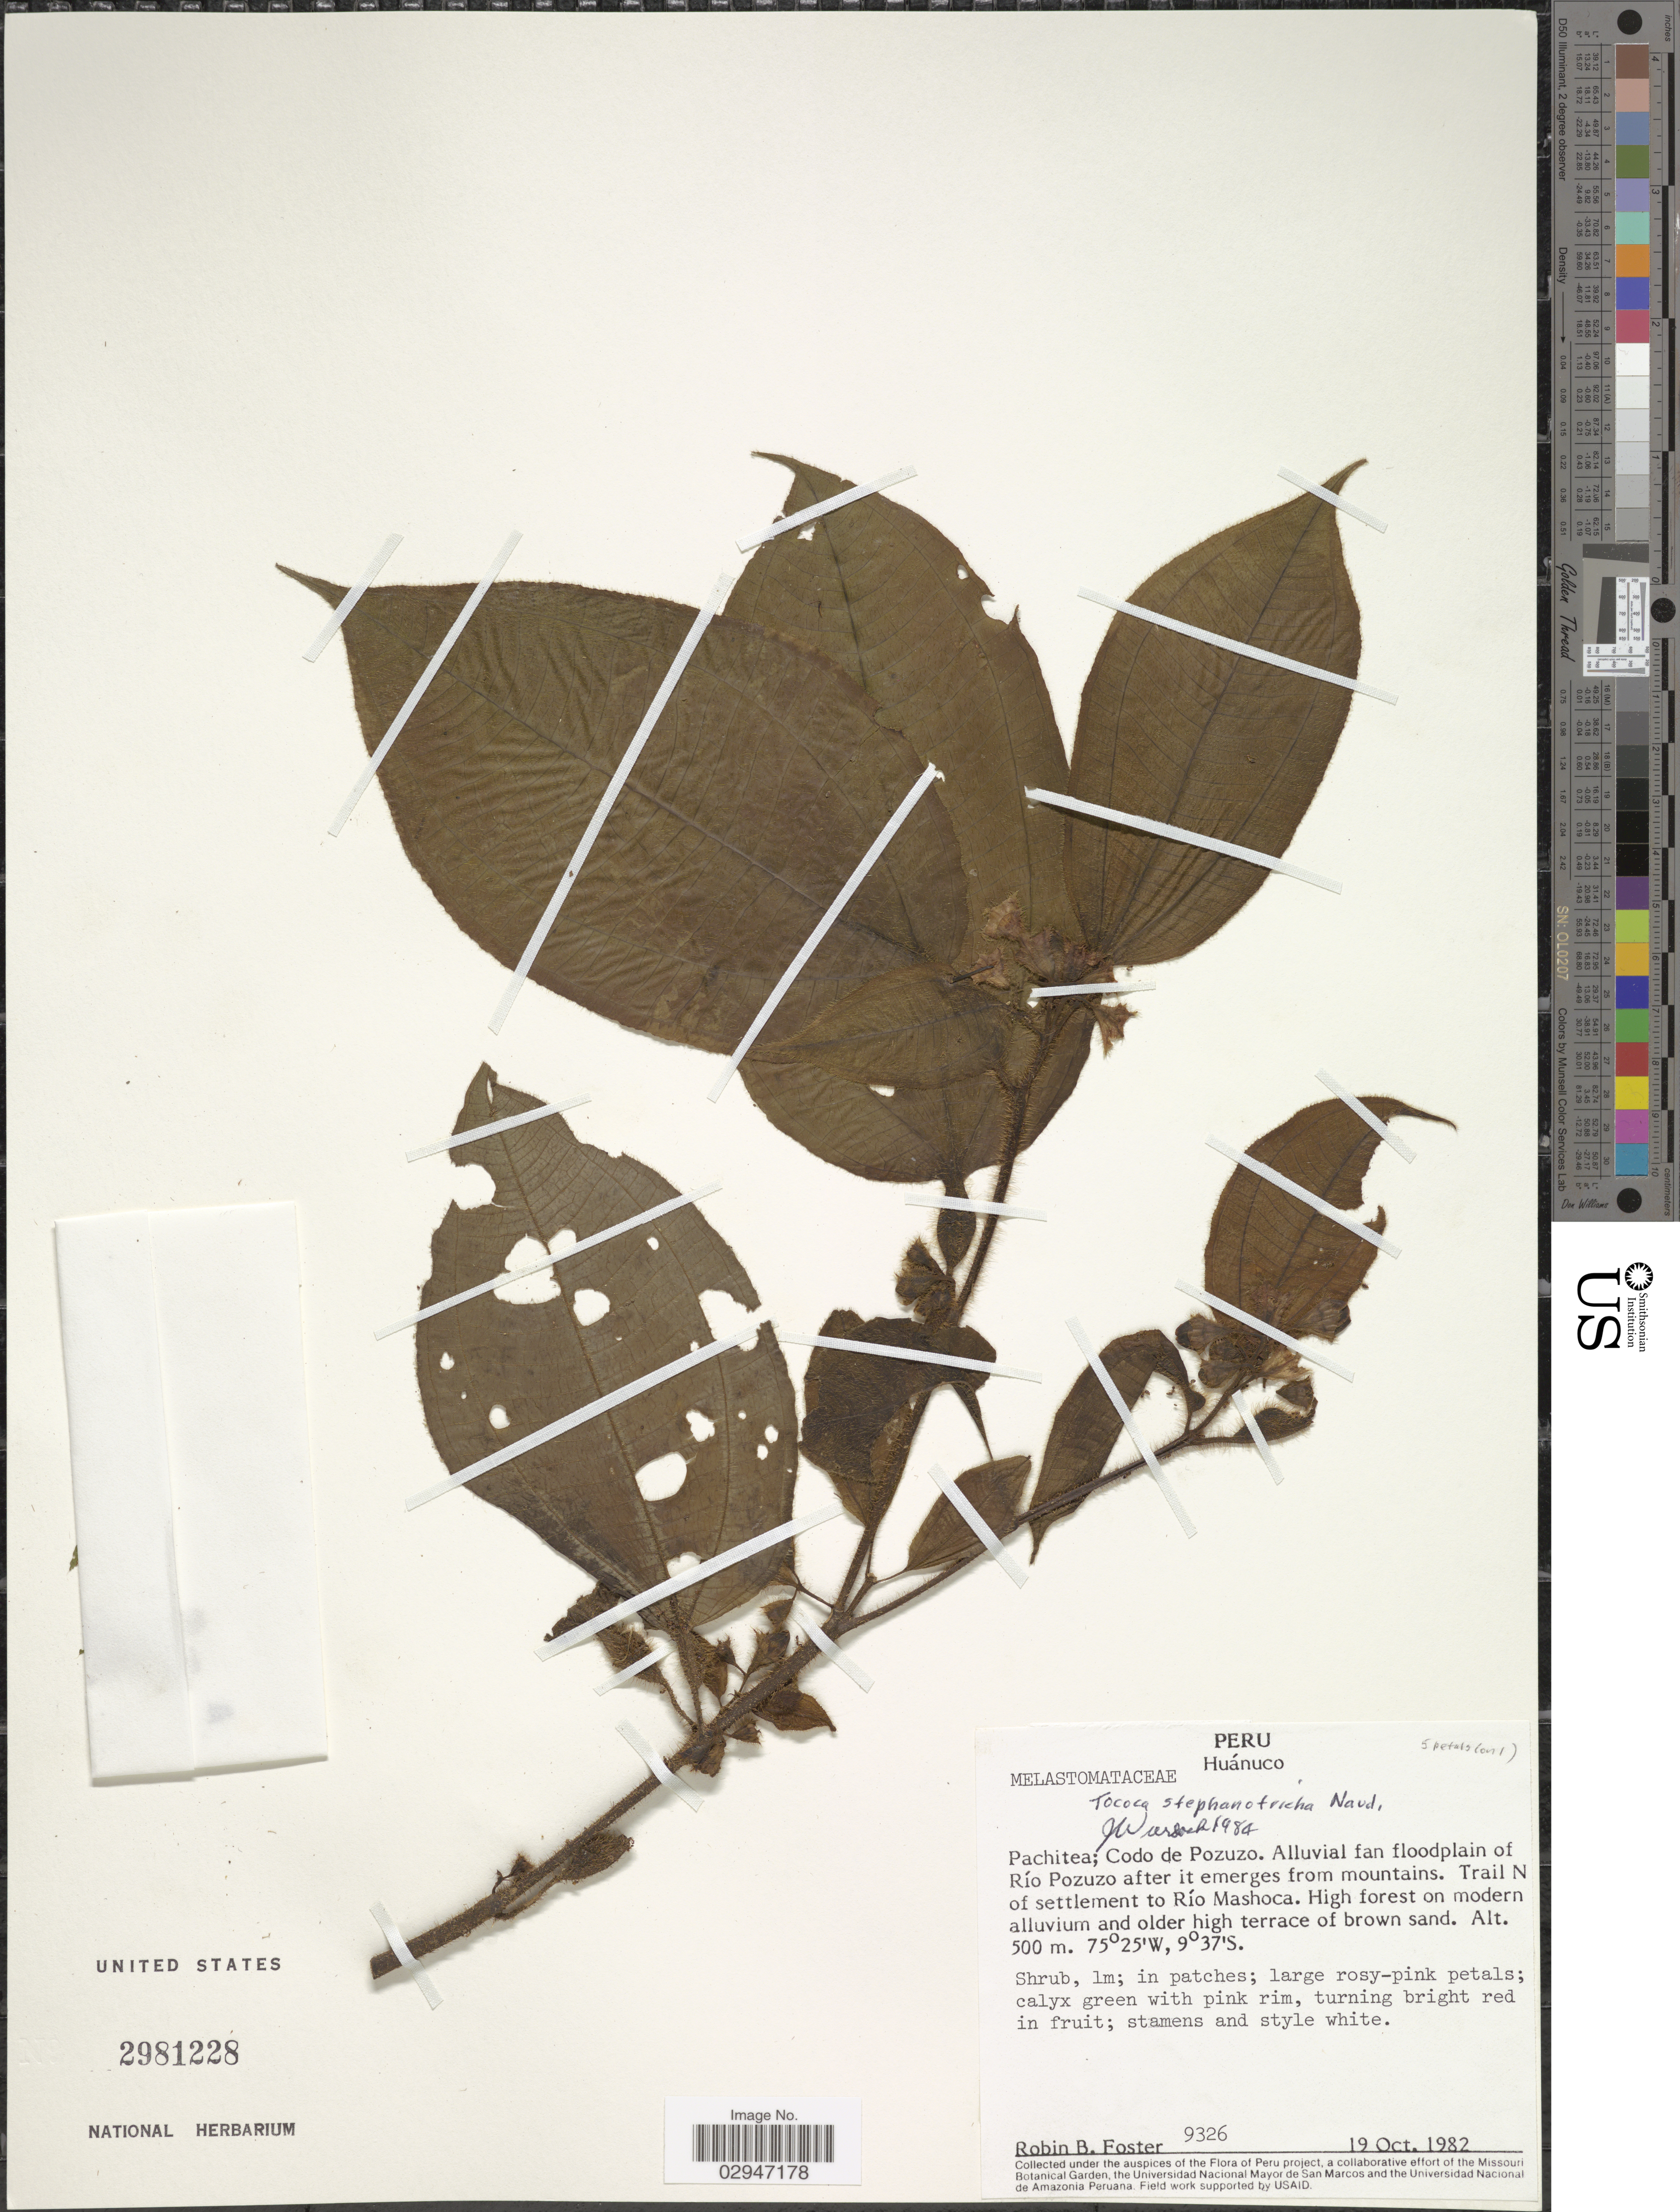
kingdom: Plantae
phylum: Tracheophyta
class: Magnoliopsida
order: Myrtales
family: Melastomataceae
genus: Tococa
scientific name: Tococa stephanotricha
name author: Naudin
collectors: R. B. Foster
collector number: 9326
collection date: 1982-10-19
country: Peru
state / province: Huánuco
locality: Pachitea; Codo de Pozuzo. Alluvial fan floodplain of Río Pozuzo after it emerges from mountains. Trail N of settlement of Río Mashoca.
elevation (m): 500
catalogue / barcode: US 2981228